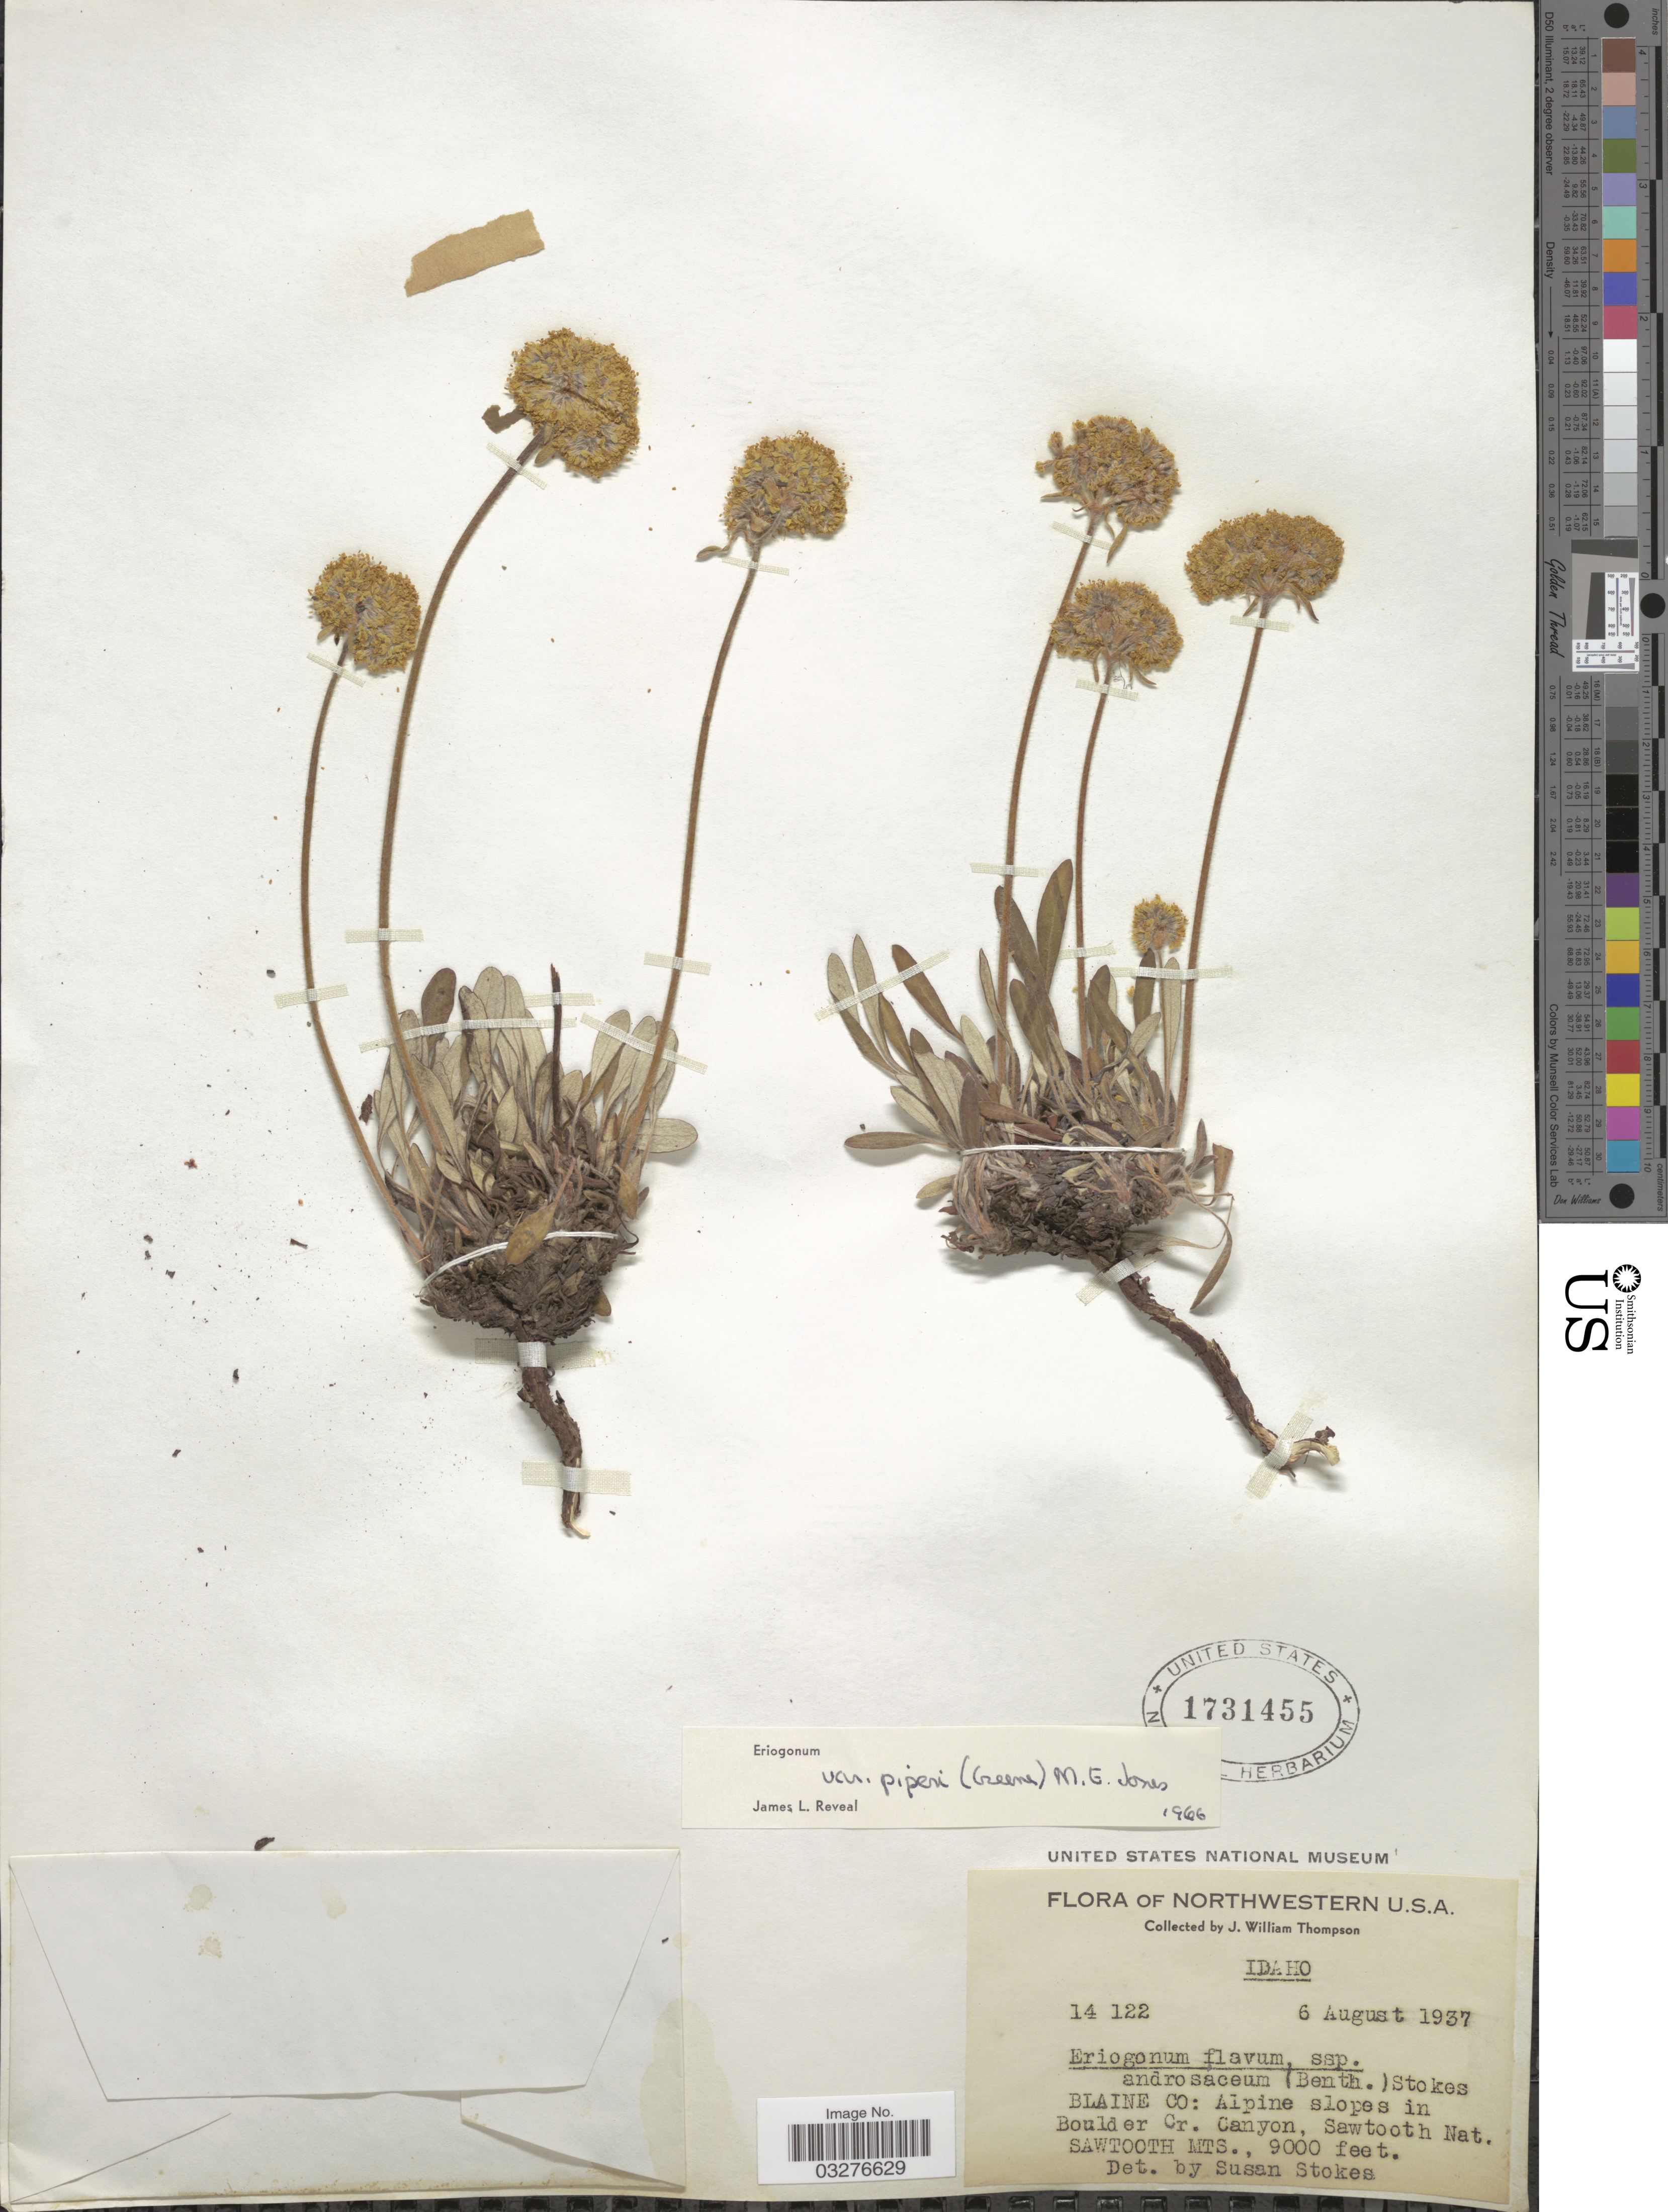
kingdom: Plantae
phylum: Tracheophyta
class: Magnoliopsida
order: Caryophyllales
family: Polygonaceae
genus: Eriogonum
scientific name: Eriogonum flavum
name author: Nutt. ex Benth.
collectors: J. W. Thompson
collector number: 14122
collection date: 1937-08-06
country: United States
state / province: Idaho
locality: Northwestern U.S.A., Blaine Co: Alpine slopes in Boulder Cr. Canyon, Sawtooth Nat., Sawtooth Mts.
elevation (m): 2743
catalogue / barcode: US 1731455